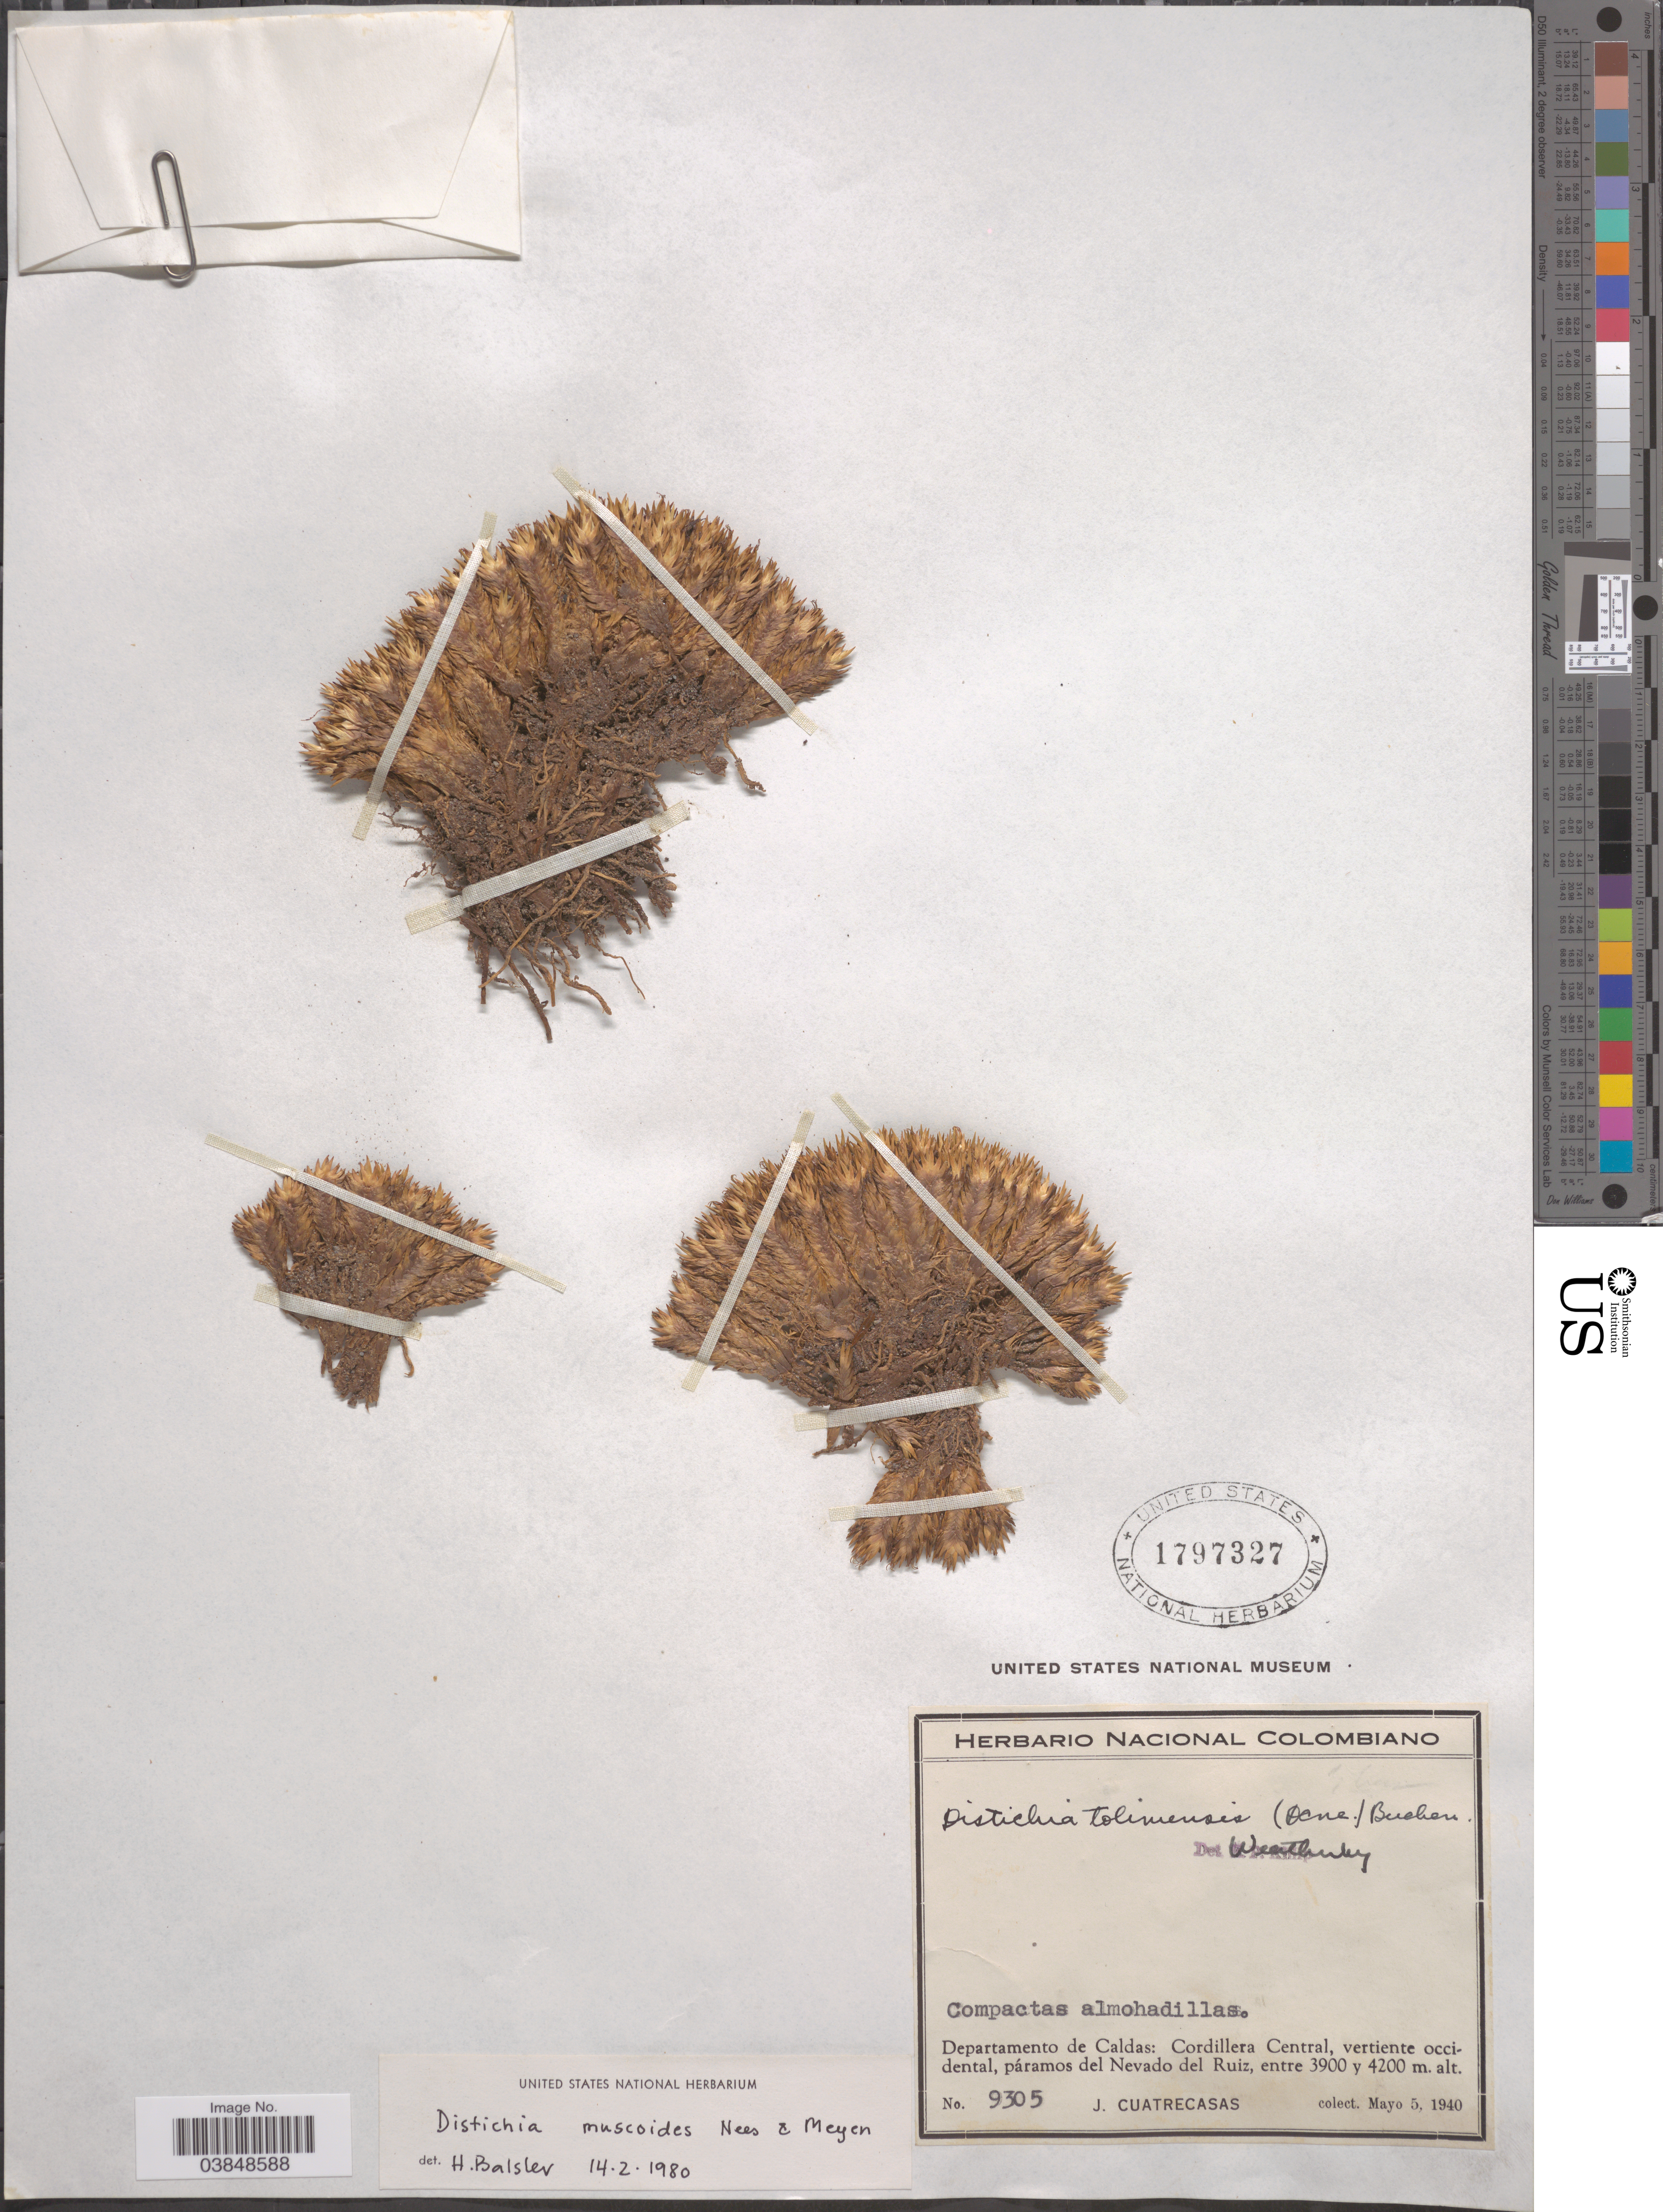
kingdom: Plantae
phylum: Tracheophyta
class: Liliopsida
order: Poales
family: Juncaceae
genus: Distichia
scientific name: Distichia muscoides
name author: Nees & Meyen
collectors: J. Cuatrecasas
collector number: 9305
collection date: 1940-05-05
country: Colombia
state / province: Caldas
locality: Departamento de Caldas: Cordillera Central, vertiente occidental, páramos del Nevado del Ruiz.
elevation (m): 3900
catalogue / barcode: US 1797327